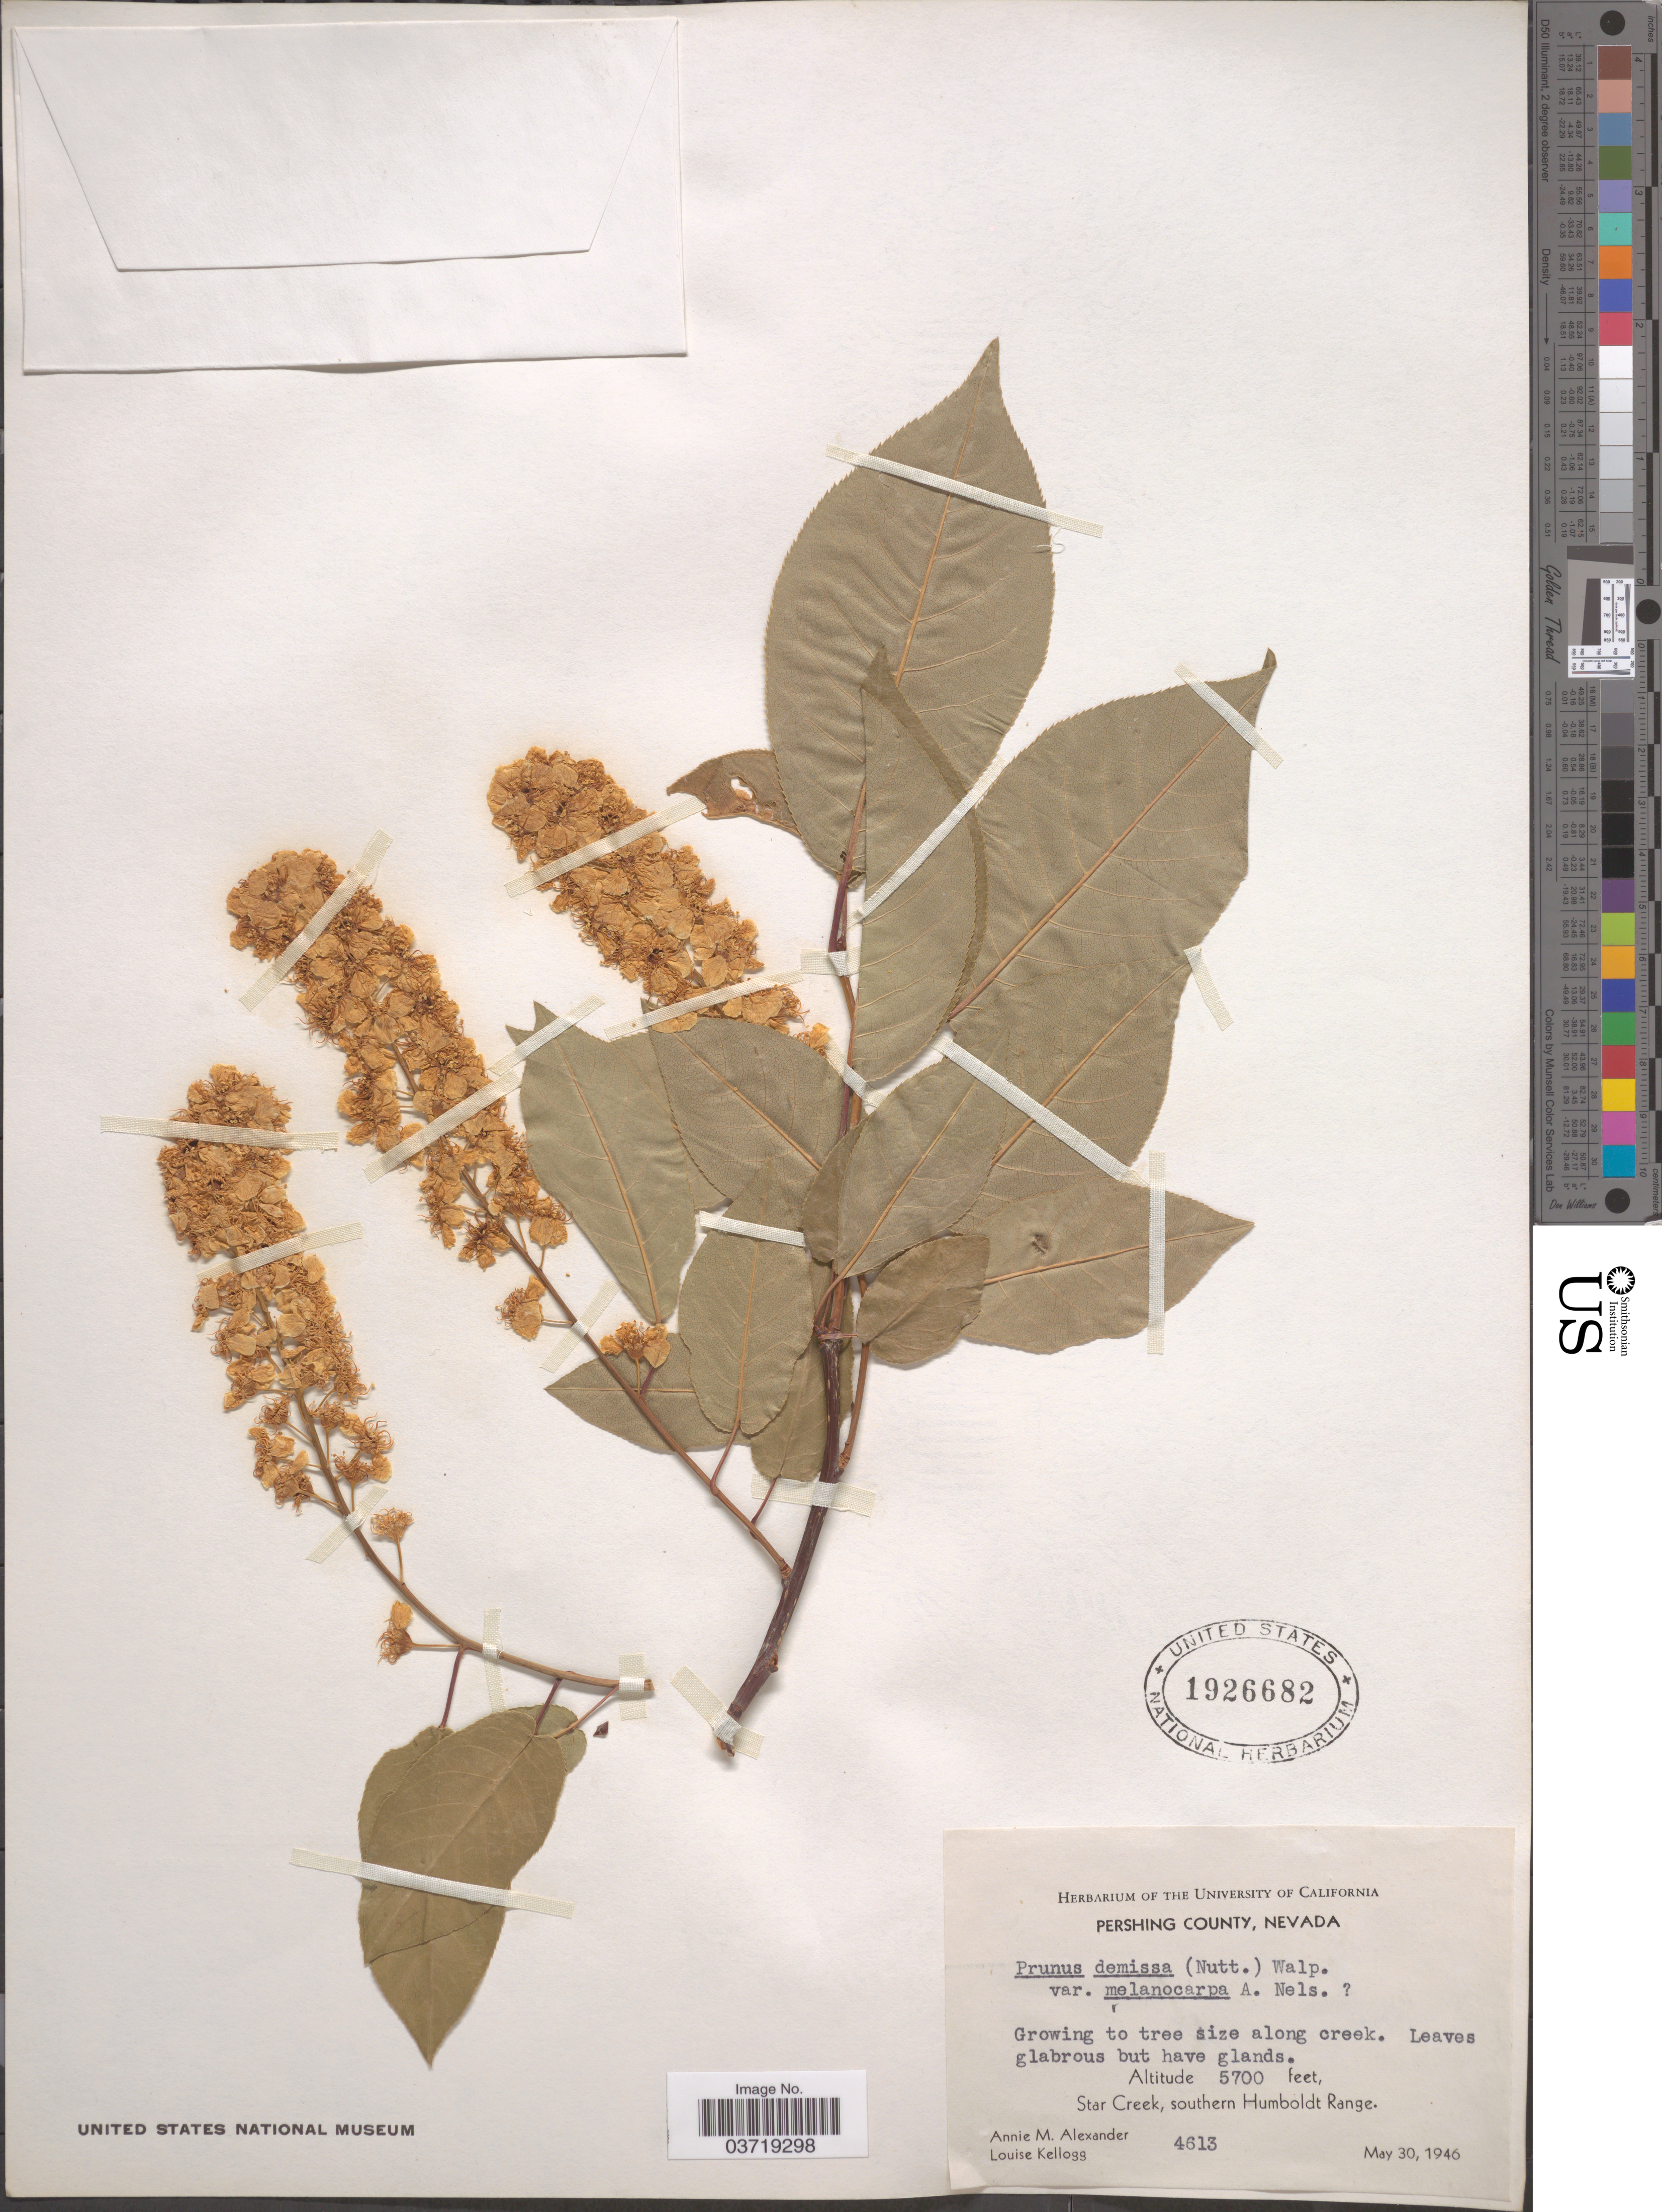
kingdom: Plantae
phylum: Tracheophyta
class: Magnoliopsida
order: Rosales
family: Rosaceae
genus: Prunus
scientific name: Prunus virginiana var. demissa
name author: (Nutt.) Torr.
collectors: A. M. Alexander & L. Kellogg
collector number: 4613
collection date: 1946-05-30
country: United States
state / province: Nevada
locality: Pershing County. Along creek. Star Creek, southern Humboldt Range.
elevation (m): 1737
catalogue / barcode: US 1926682